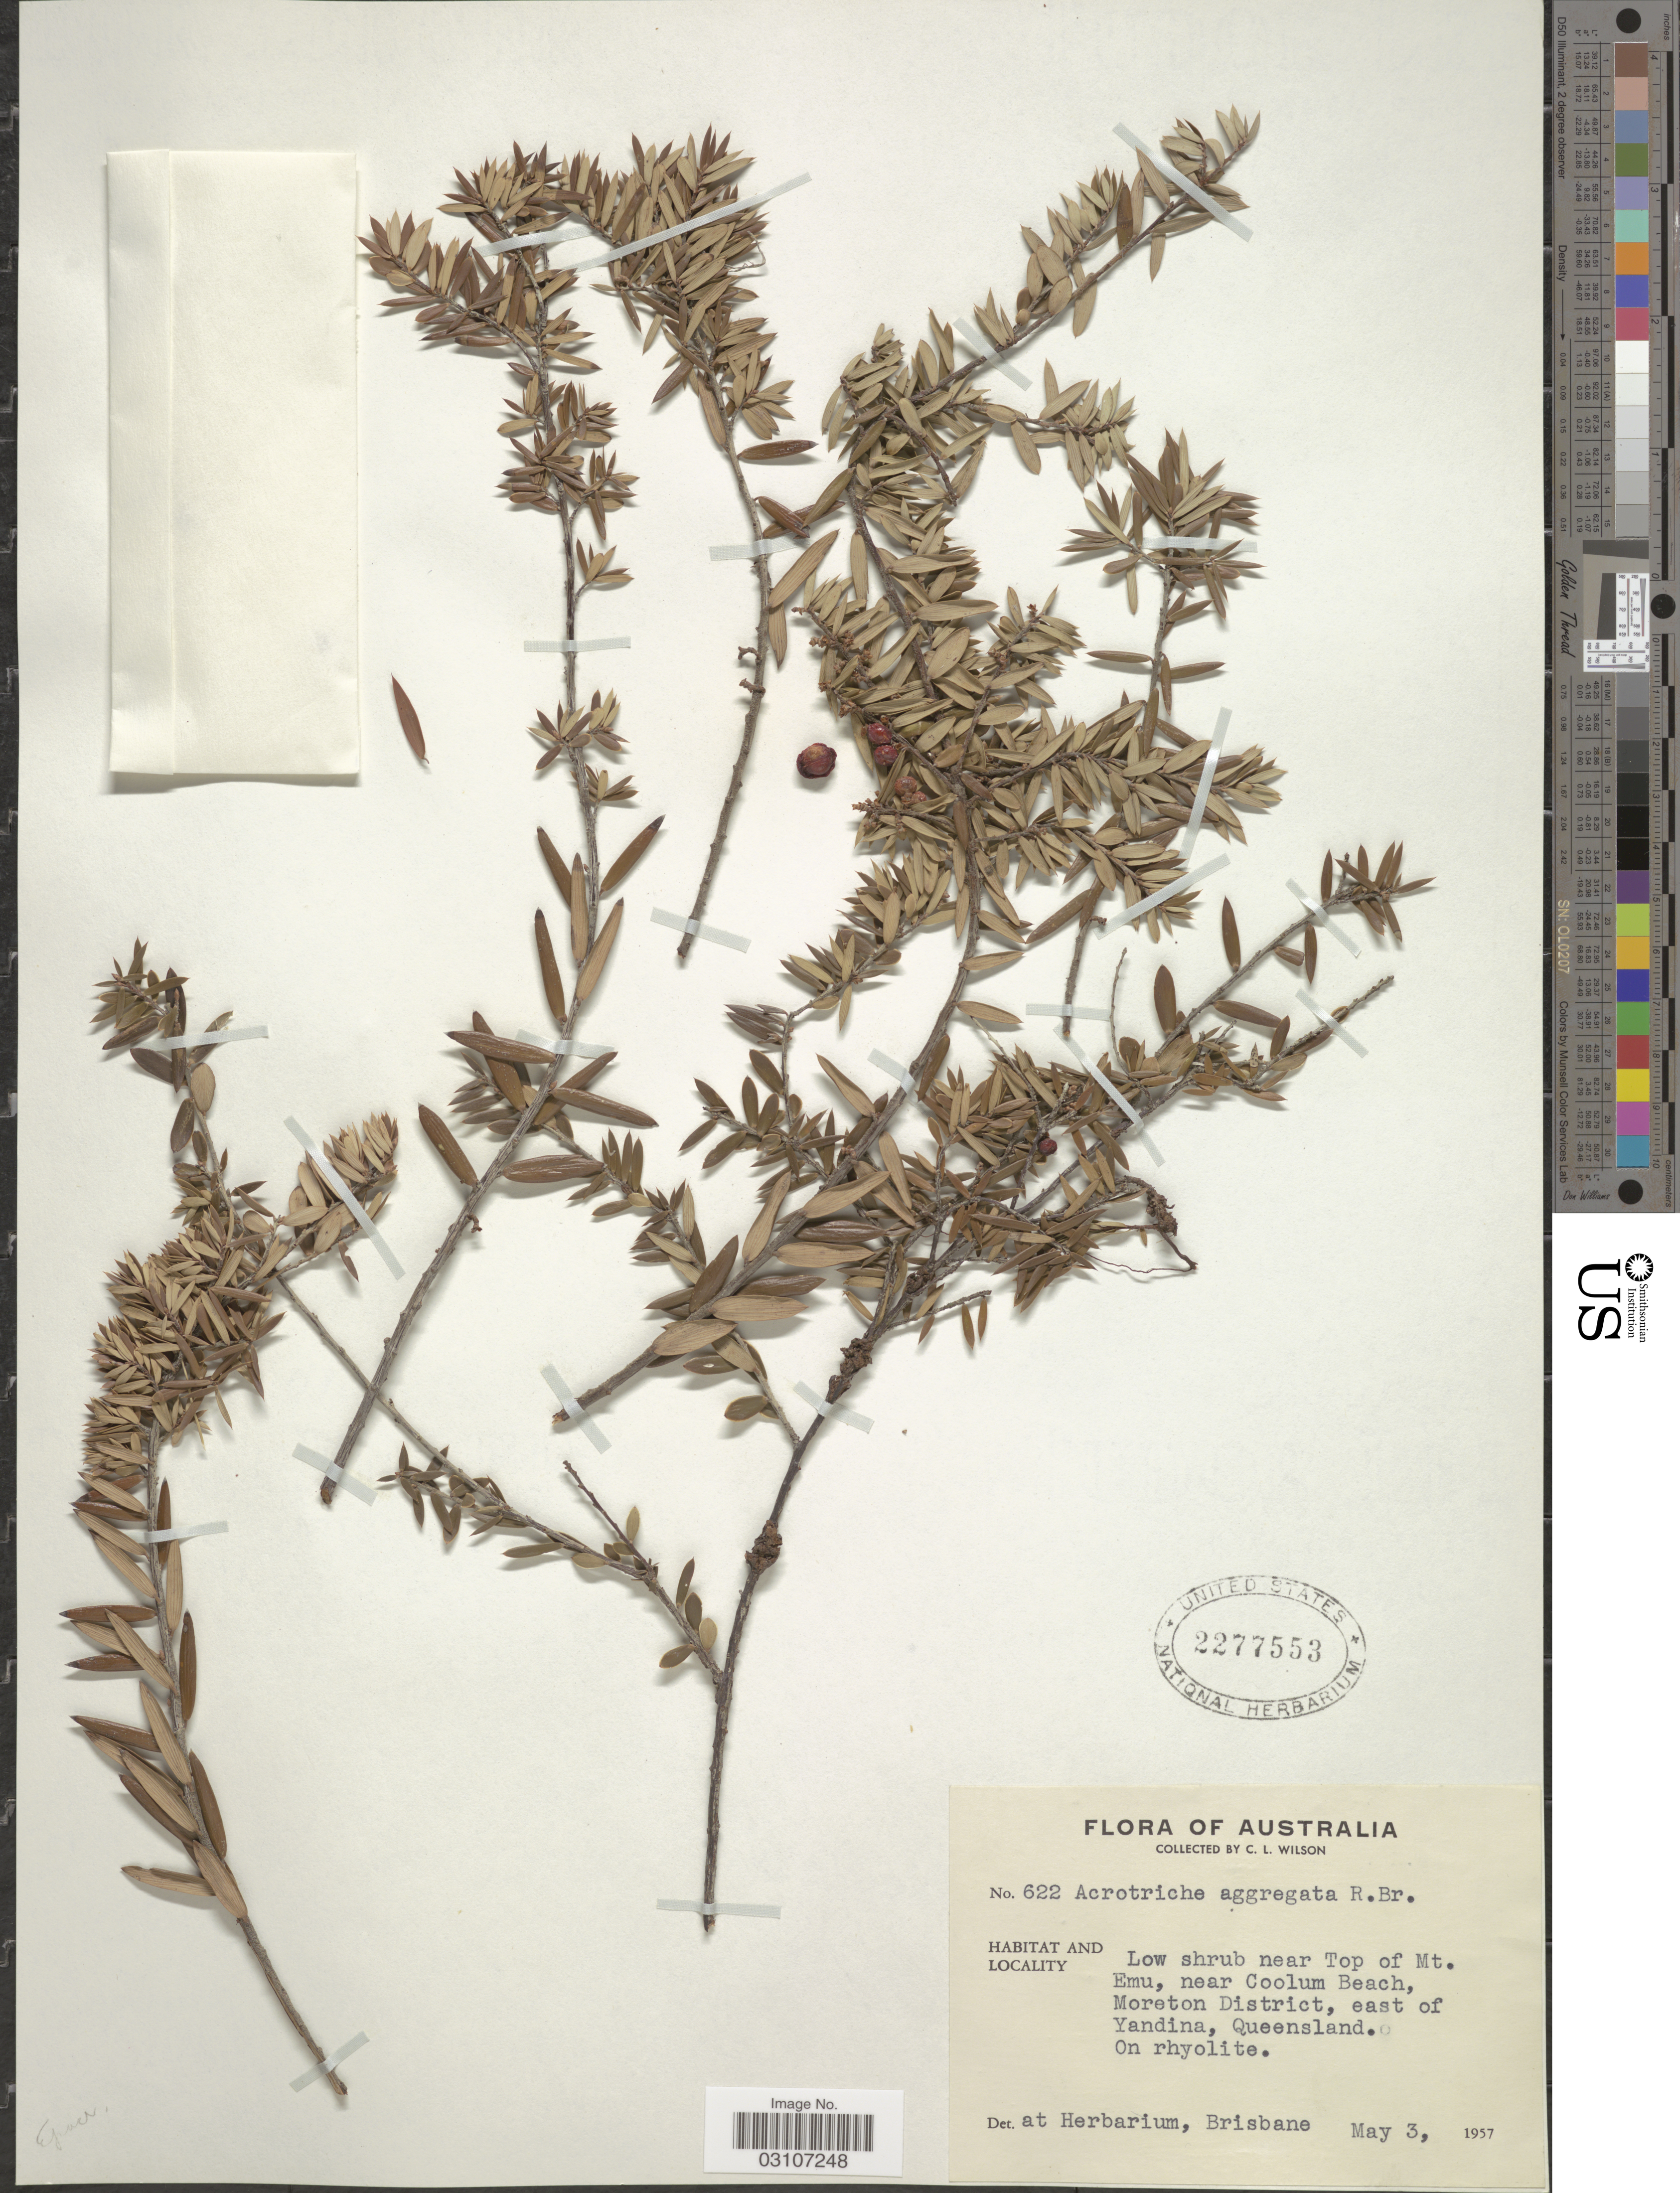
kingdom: Plantae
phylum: Tracheophyta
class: Magnoliopsida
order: Ericales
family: Ericaceae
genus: Acrotriche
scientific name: Acrotriche aggregata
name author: R. Br.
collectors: C. L. Wilson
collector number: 622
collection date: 1957-05-03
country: Australia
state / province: Queensland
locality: Near Top of Mt. Emu, near Coolum Beach, Moreton District, east of Yandina.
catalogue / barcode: US 2277553